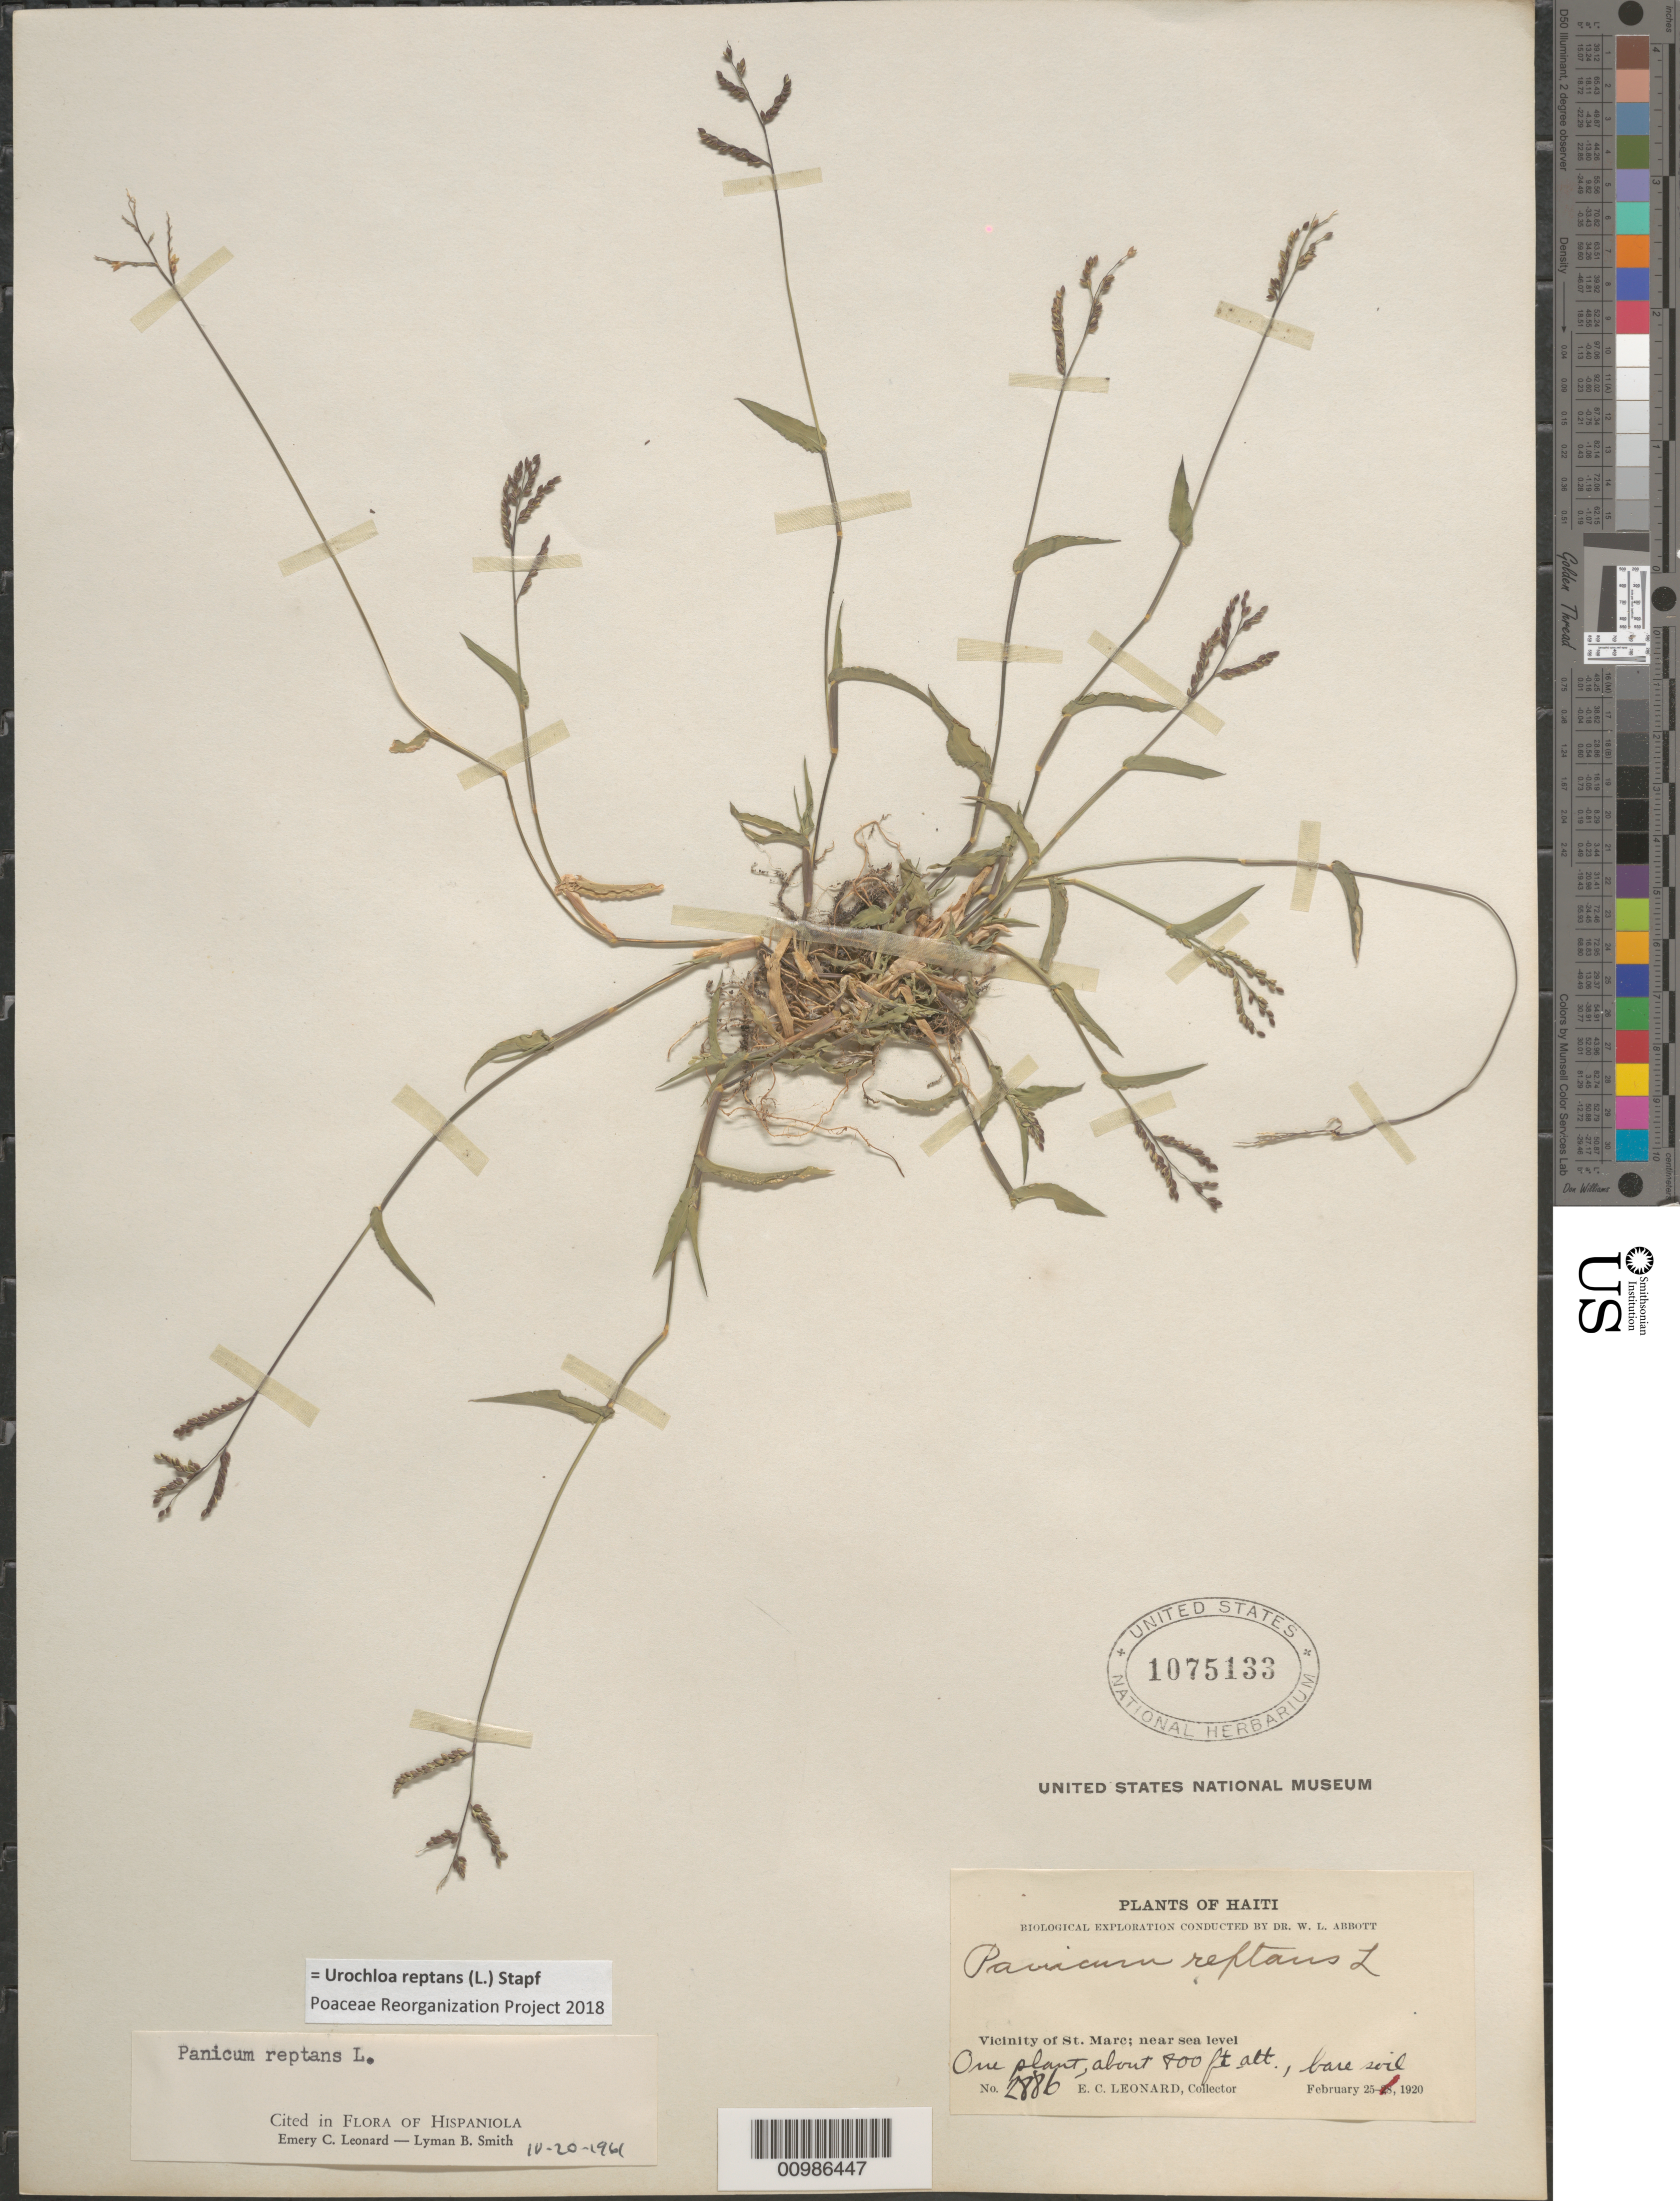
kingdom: Plantae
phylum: Tracheophyta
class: Liliopsida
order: Poales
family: Poaceae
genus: Brachiaria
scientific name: Brachiaria reptans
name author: (L.) C.E. Hubb. & C.A. Gardner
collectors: E. C. Leonard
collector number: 2886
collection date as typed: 23 Feb 1920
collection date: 1920-02-23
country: Haiti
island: Hispaniola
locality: Vicinity of St. Marc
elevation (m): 244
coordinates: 0 N, 0 E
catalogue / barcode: US 1075133